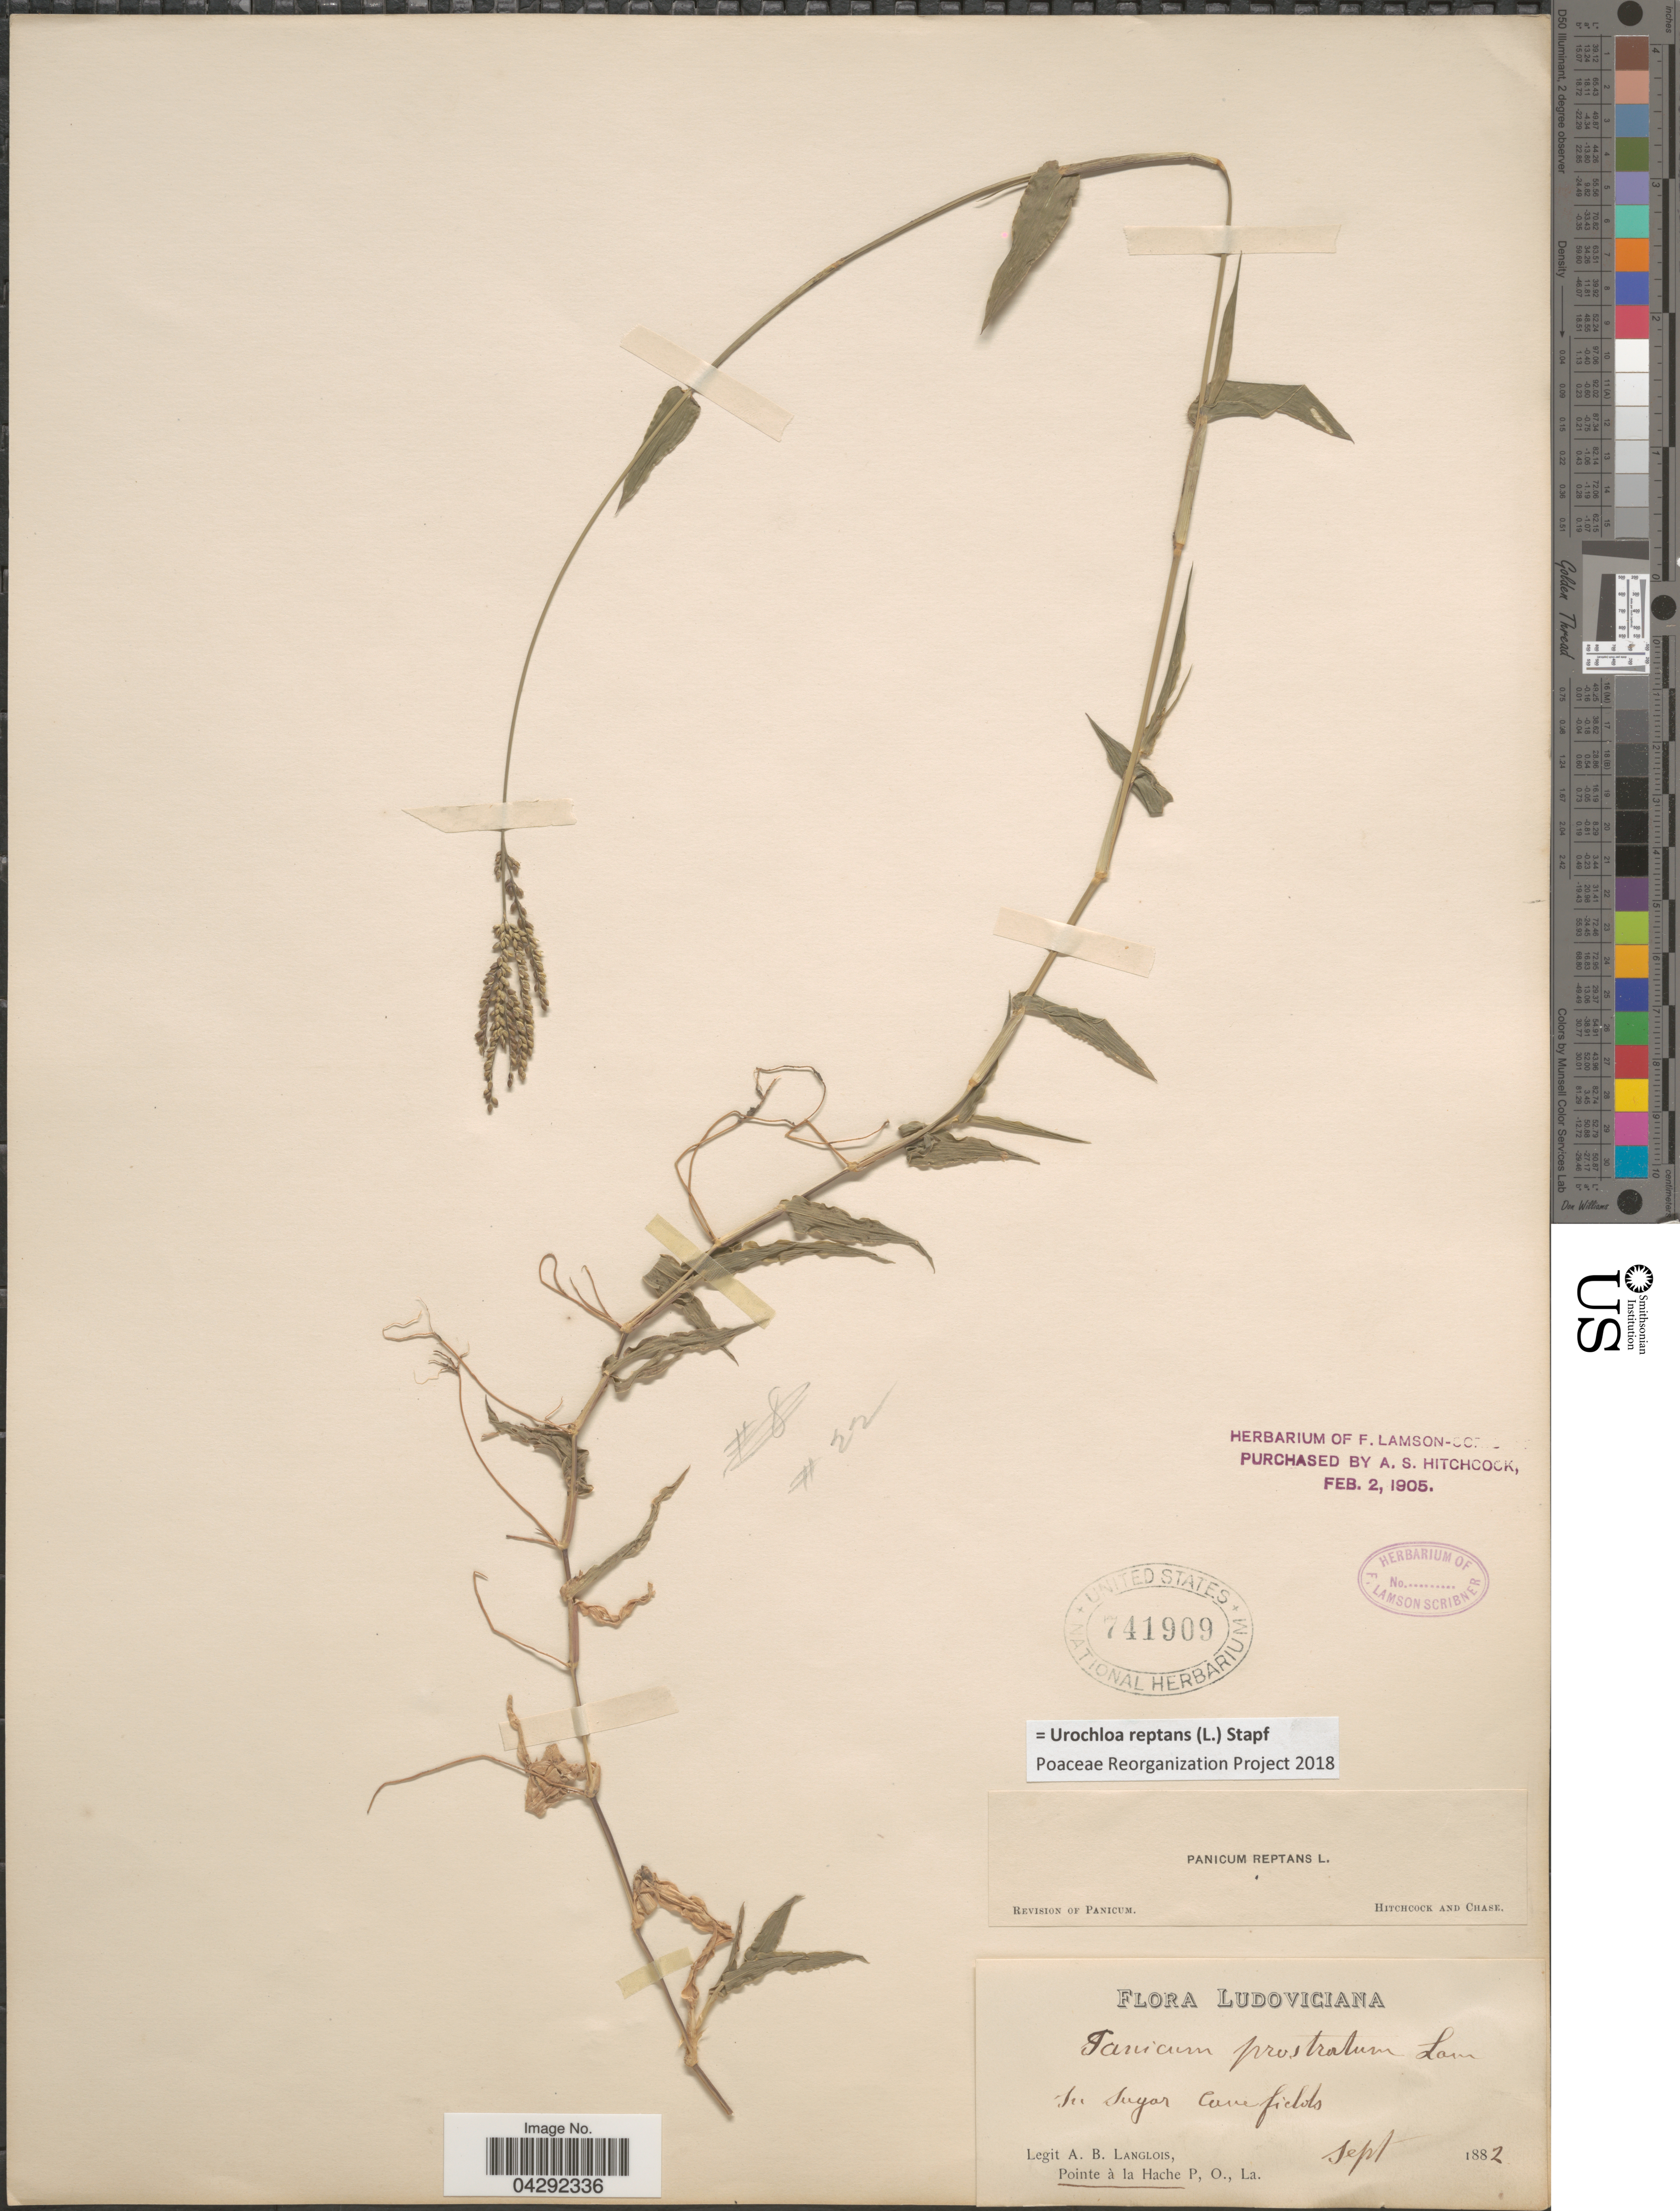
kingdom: Plantae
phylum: Tracheophyta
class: Liliopsida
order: Poales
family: Poaceae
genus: Urochloa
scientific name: Urochloa reptans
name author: (L.) Stapf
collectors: A. Langlois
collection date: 1882-09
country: United States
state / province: Louisiana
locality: Ludoviciana. In sugar cane fields. Pointe à la Hache.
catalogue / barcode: US 741909